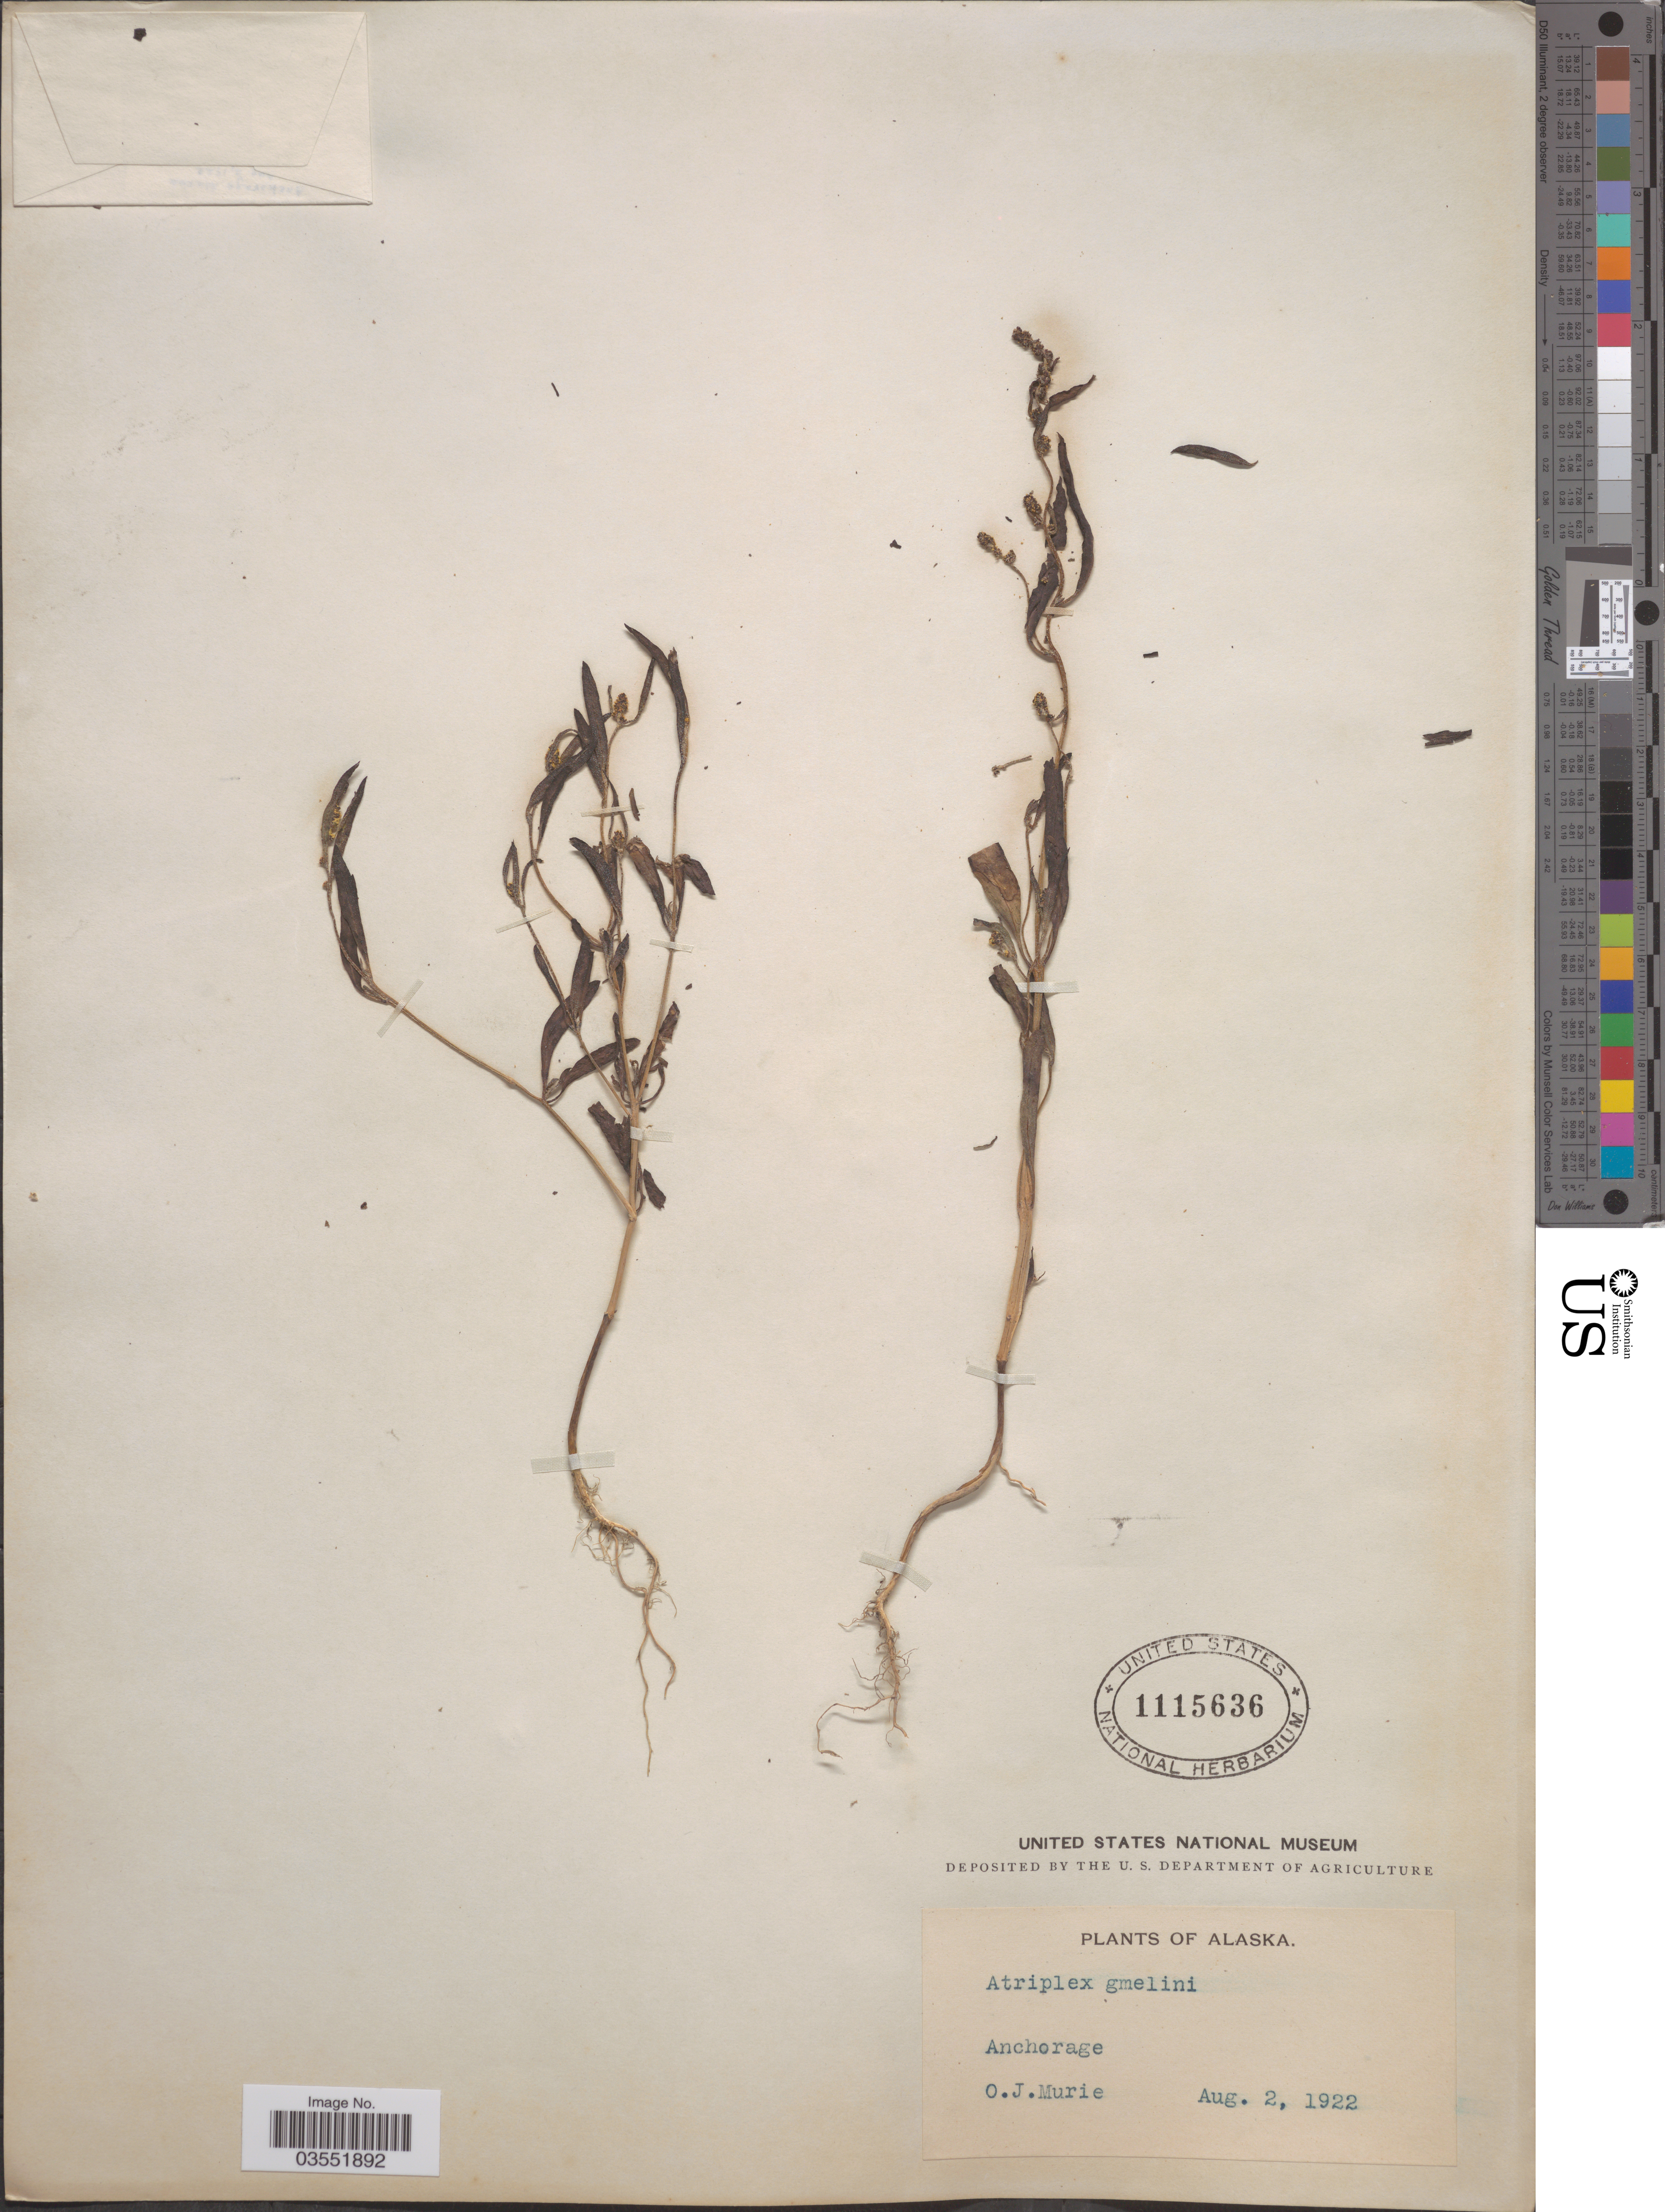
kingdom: Plantae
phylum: Tracheophyta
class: Magnoliopsida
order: Caryophyllales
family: Amaranthaceae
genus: Atriplex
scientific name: Atriplex gmelinii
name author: C.A. Mey. ex Bong.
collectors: O. Murie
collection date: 1922-08-02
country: United States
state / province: Alaska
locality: Anchorage.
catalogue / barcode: US 1115636